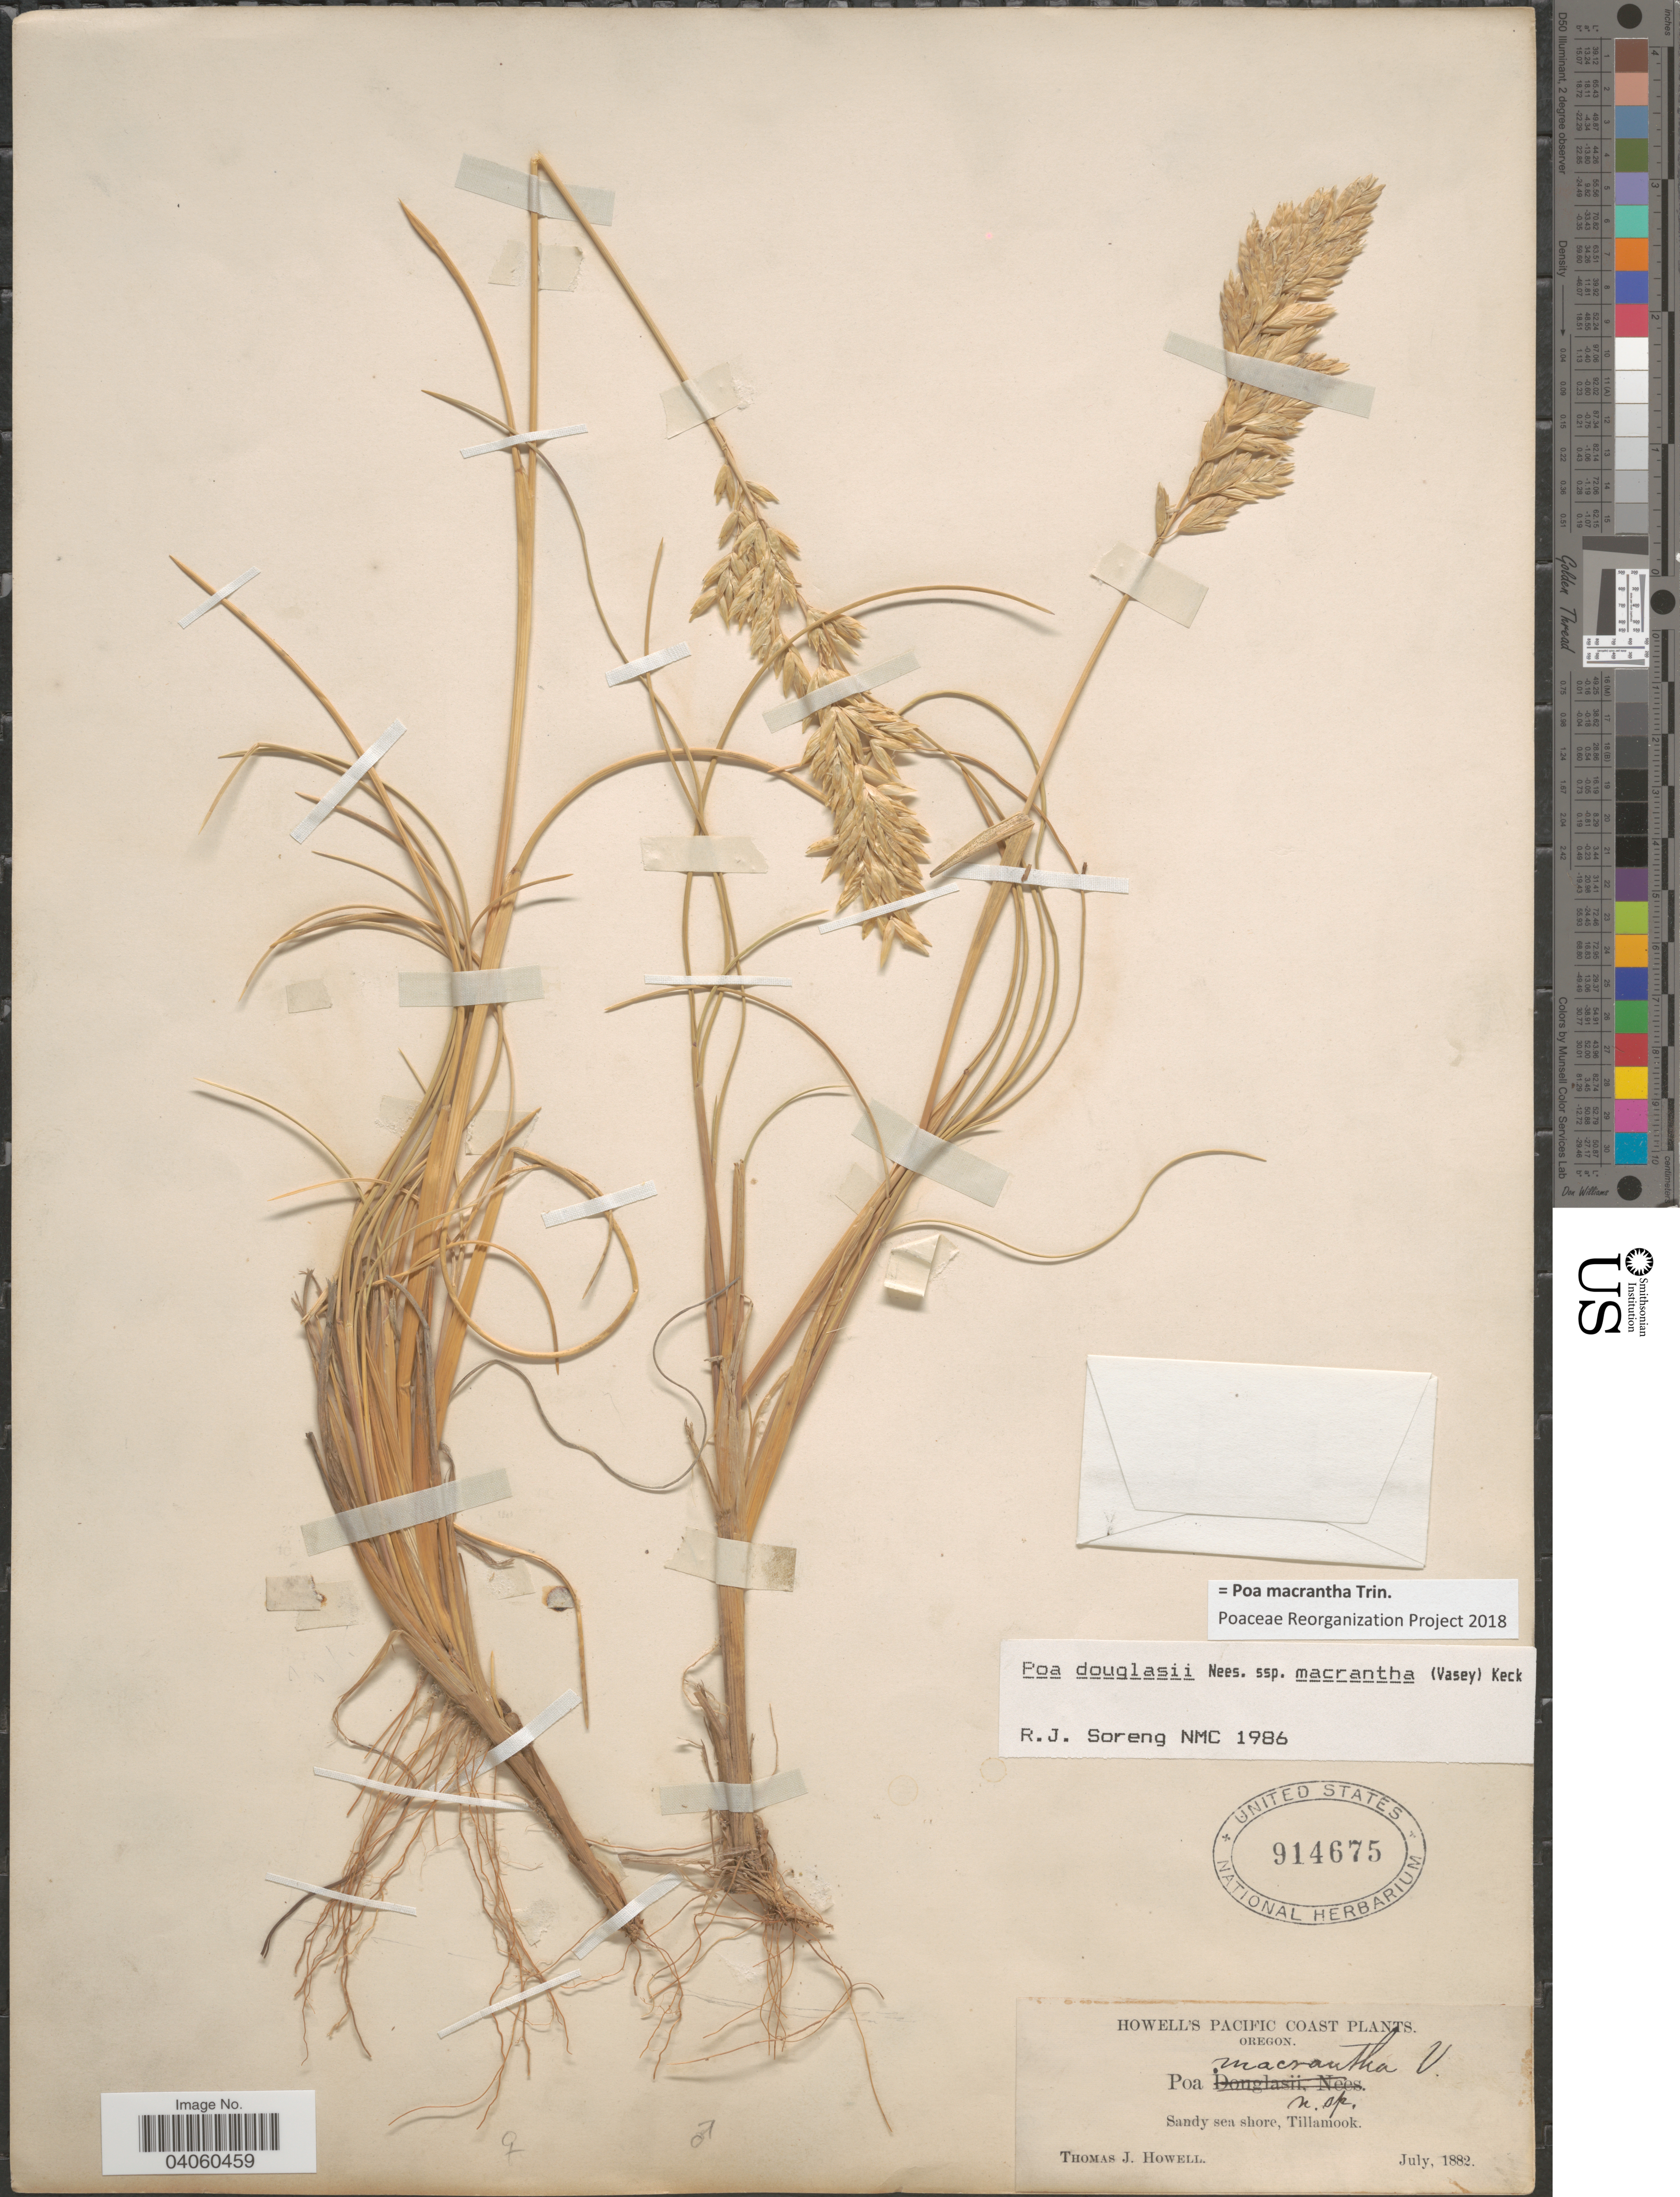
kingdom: Plantae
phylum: Tracheophyta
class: Liliopsida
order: Poales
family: Poaceae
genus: Poa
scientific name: Poa macrantha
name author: Vasey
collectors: T. J. Howell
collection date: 1882-07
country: United States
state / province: Oregon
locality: Pacific Coast. Sandy sea shore, Tillamook.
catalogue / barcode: US 914675